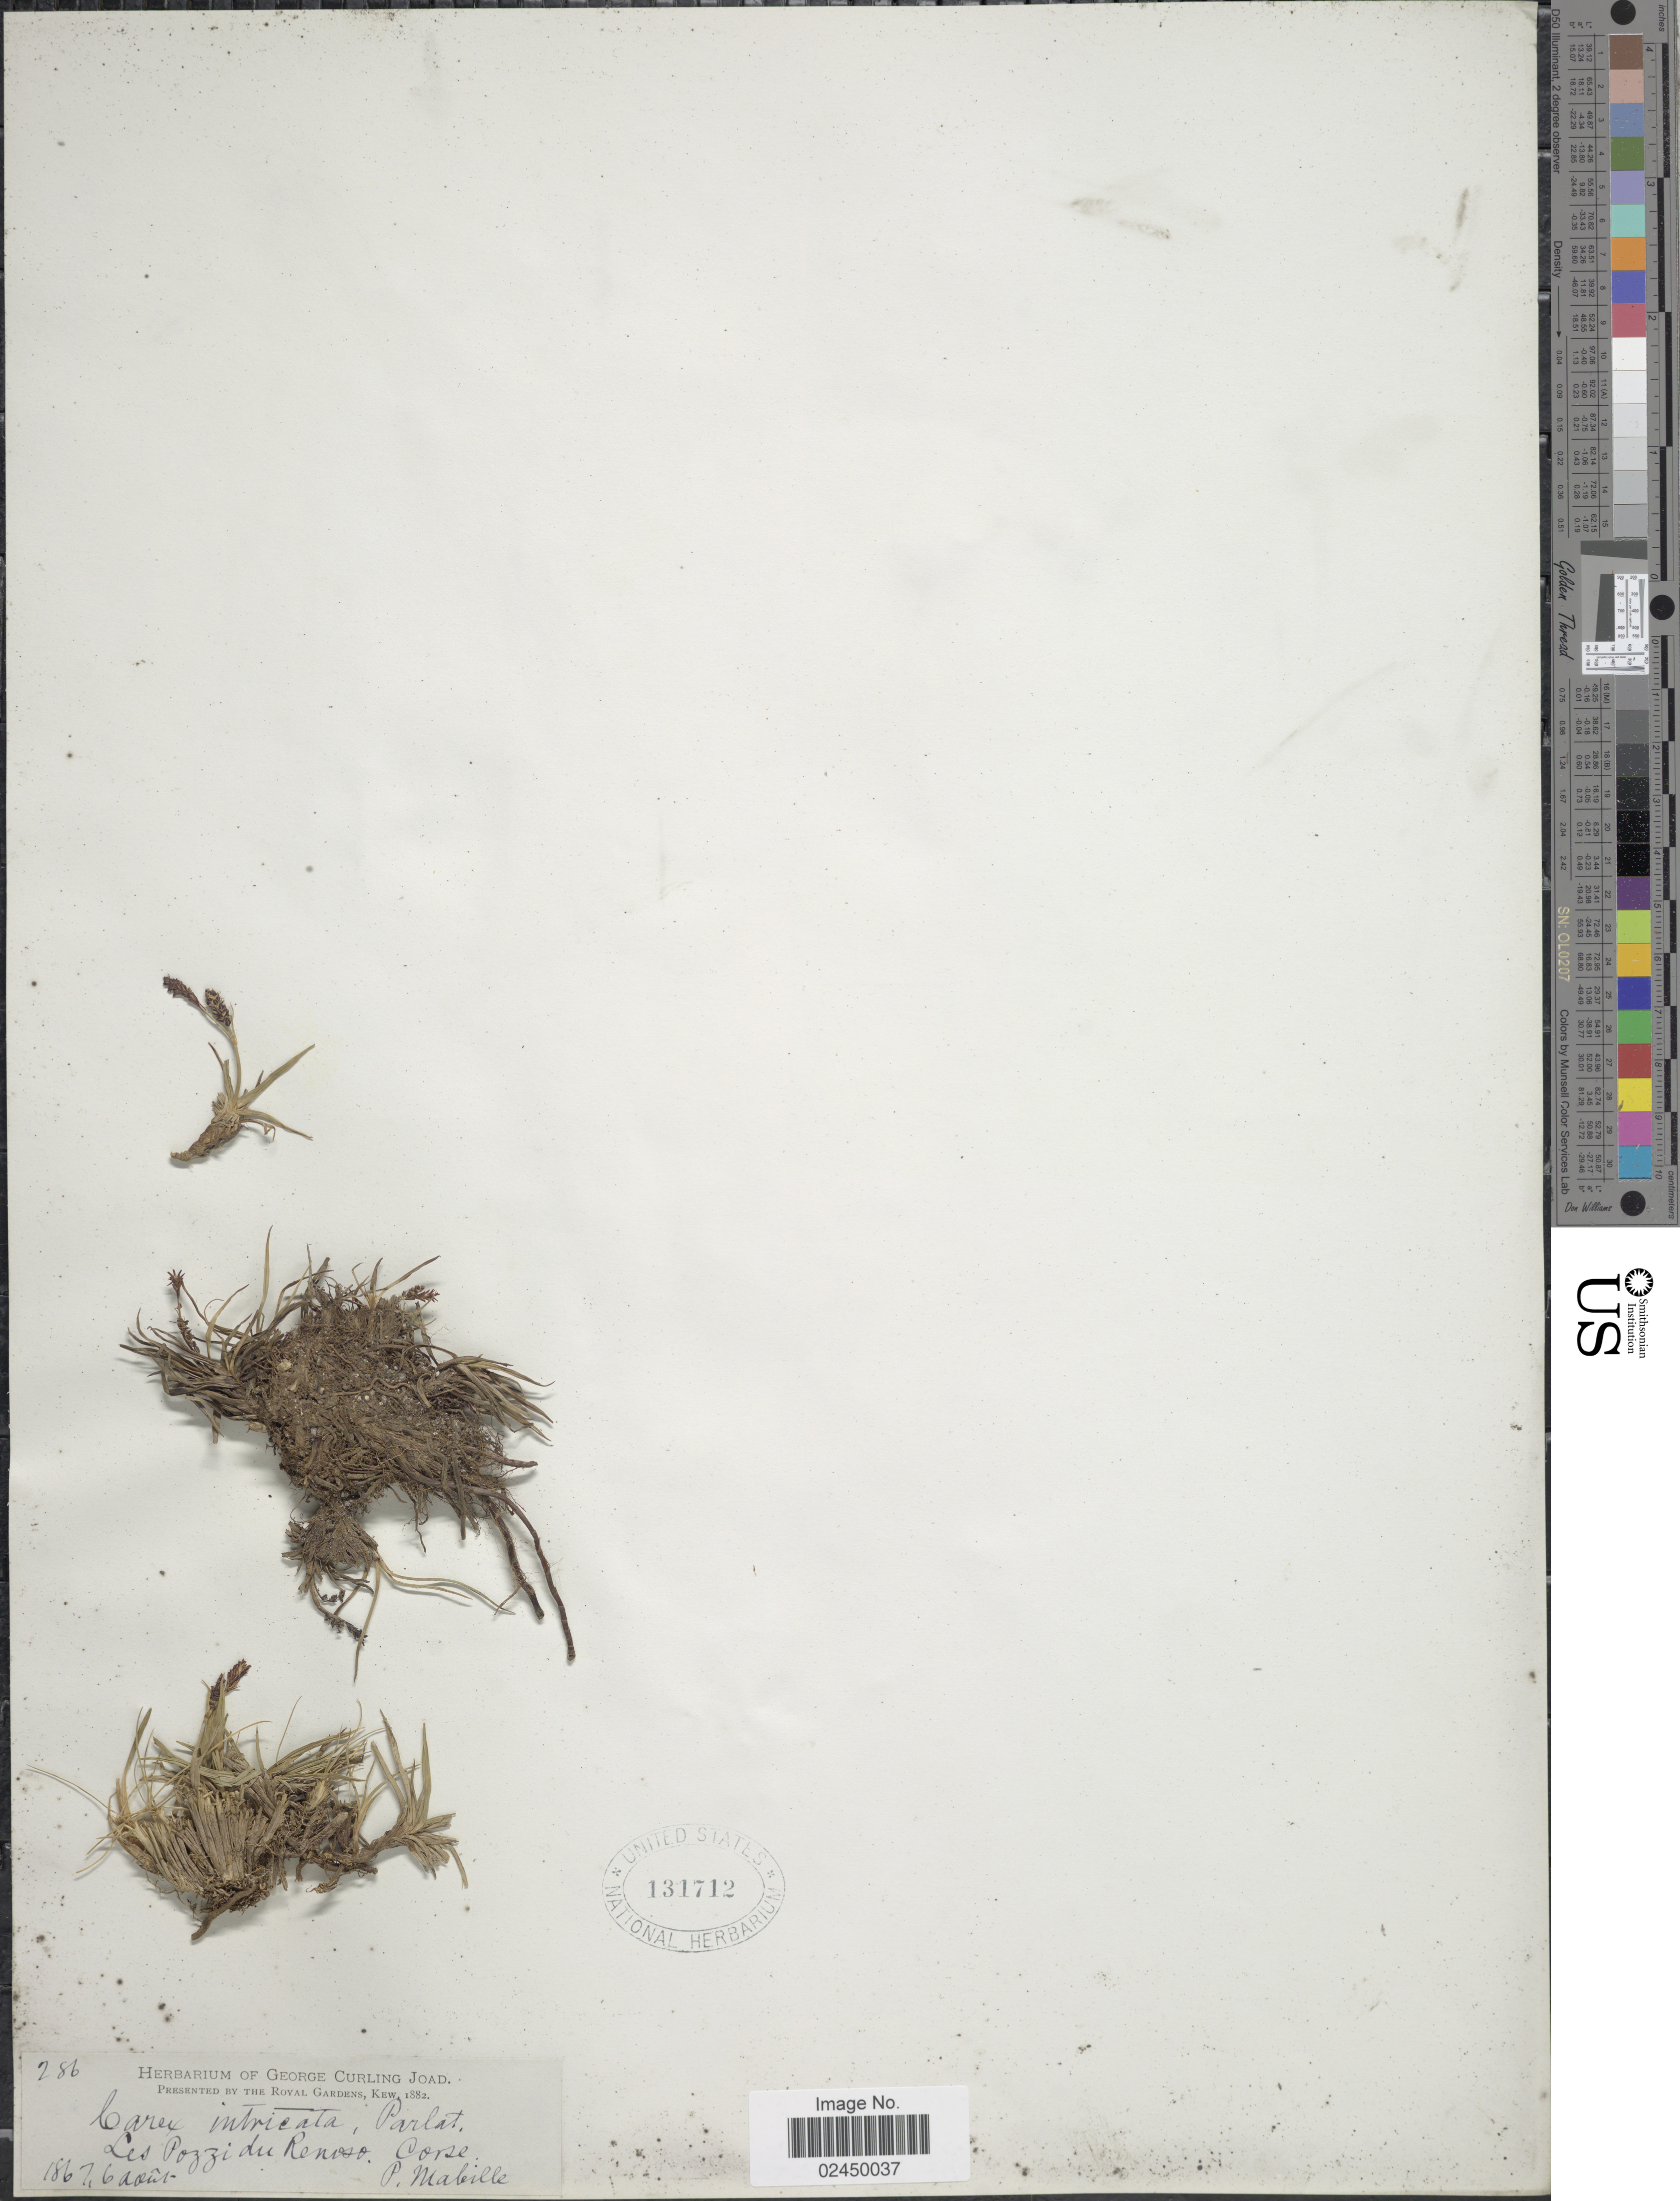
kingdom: Plantae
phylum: Tracheophyta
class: Liliopsida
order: Poales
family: Cyperaceae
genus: Carex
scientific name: Carex intricata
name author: Tineo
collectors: P. Mabille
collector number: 286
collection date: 1867-08-06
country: France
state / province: Corsica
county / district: Haute-Corse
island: Corse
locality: Les Pozzi du Renoso, Corse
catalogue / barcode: US 131712